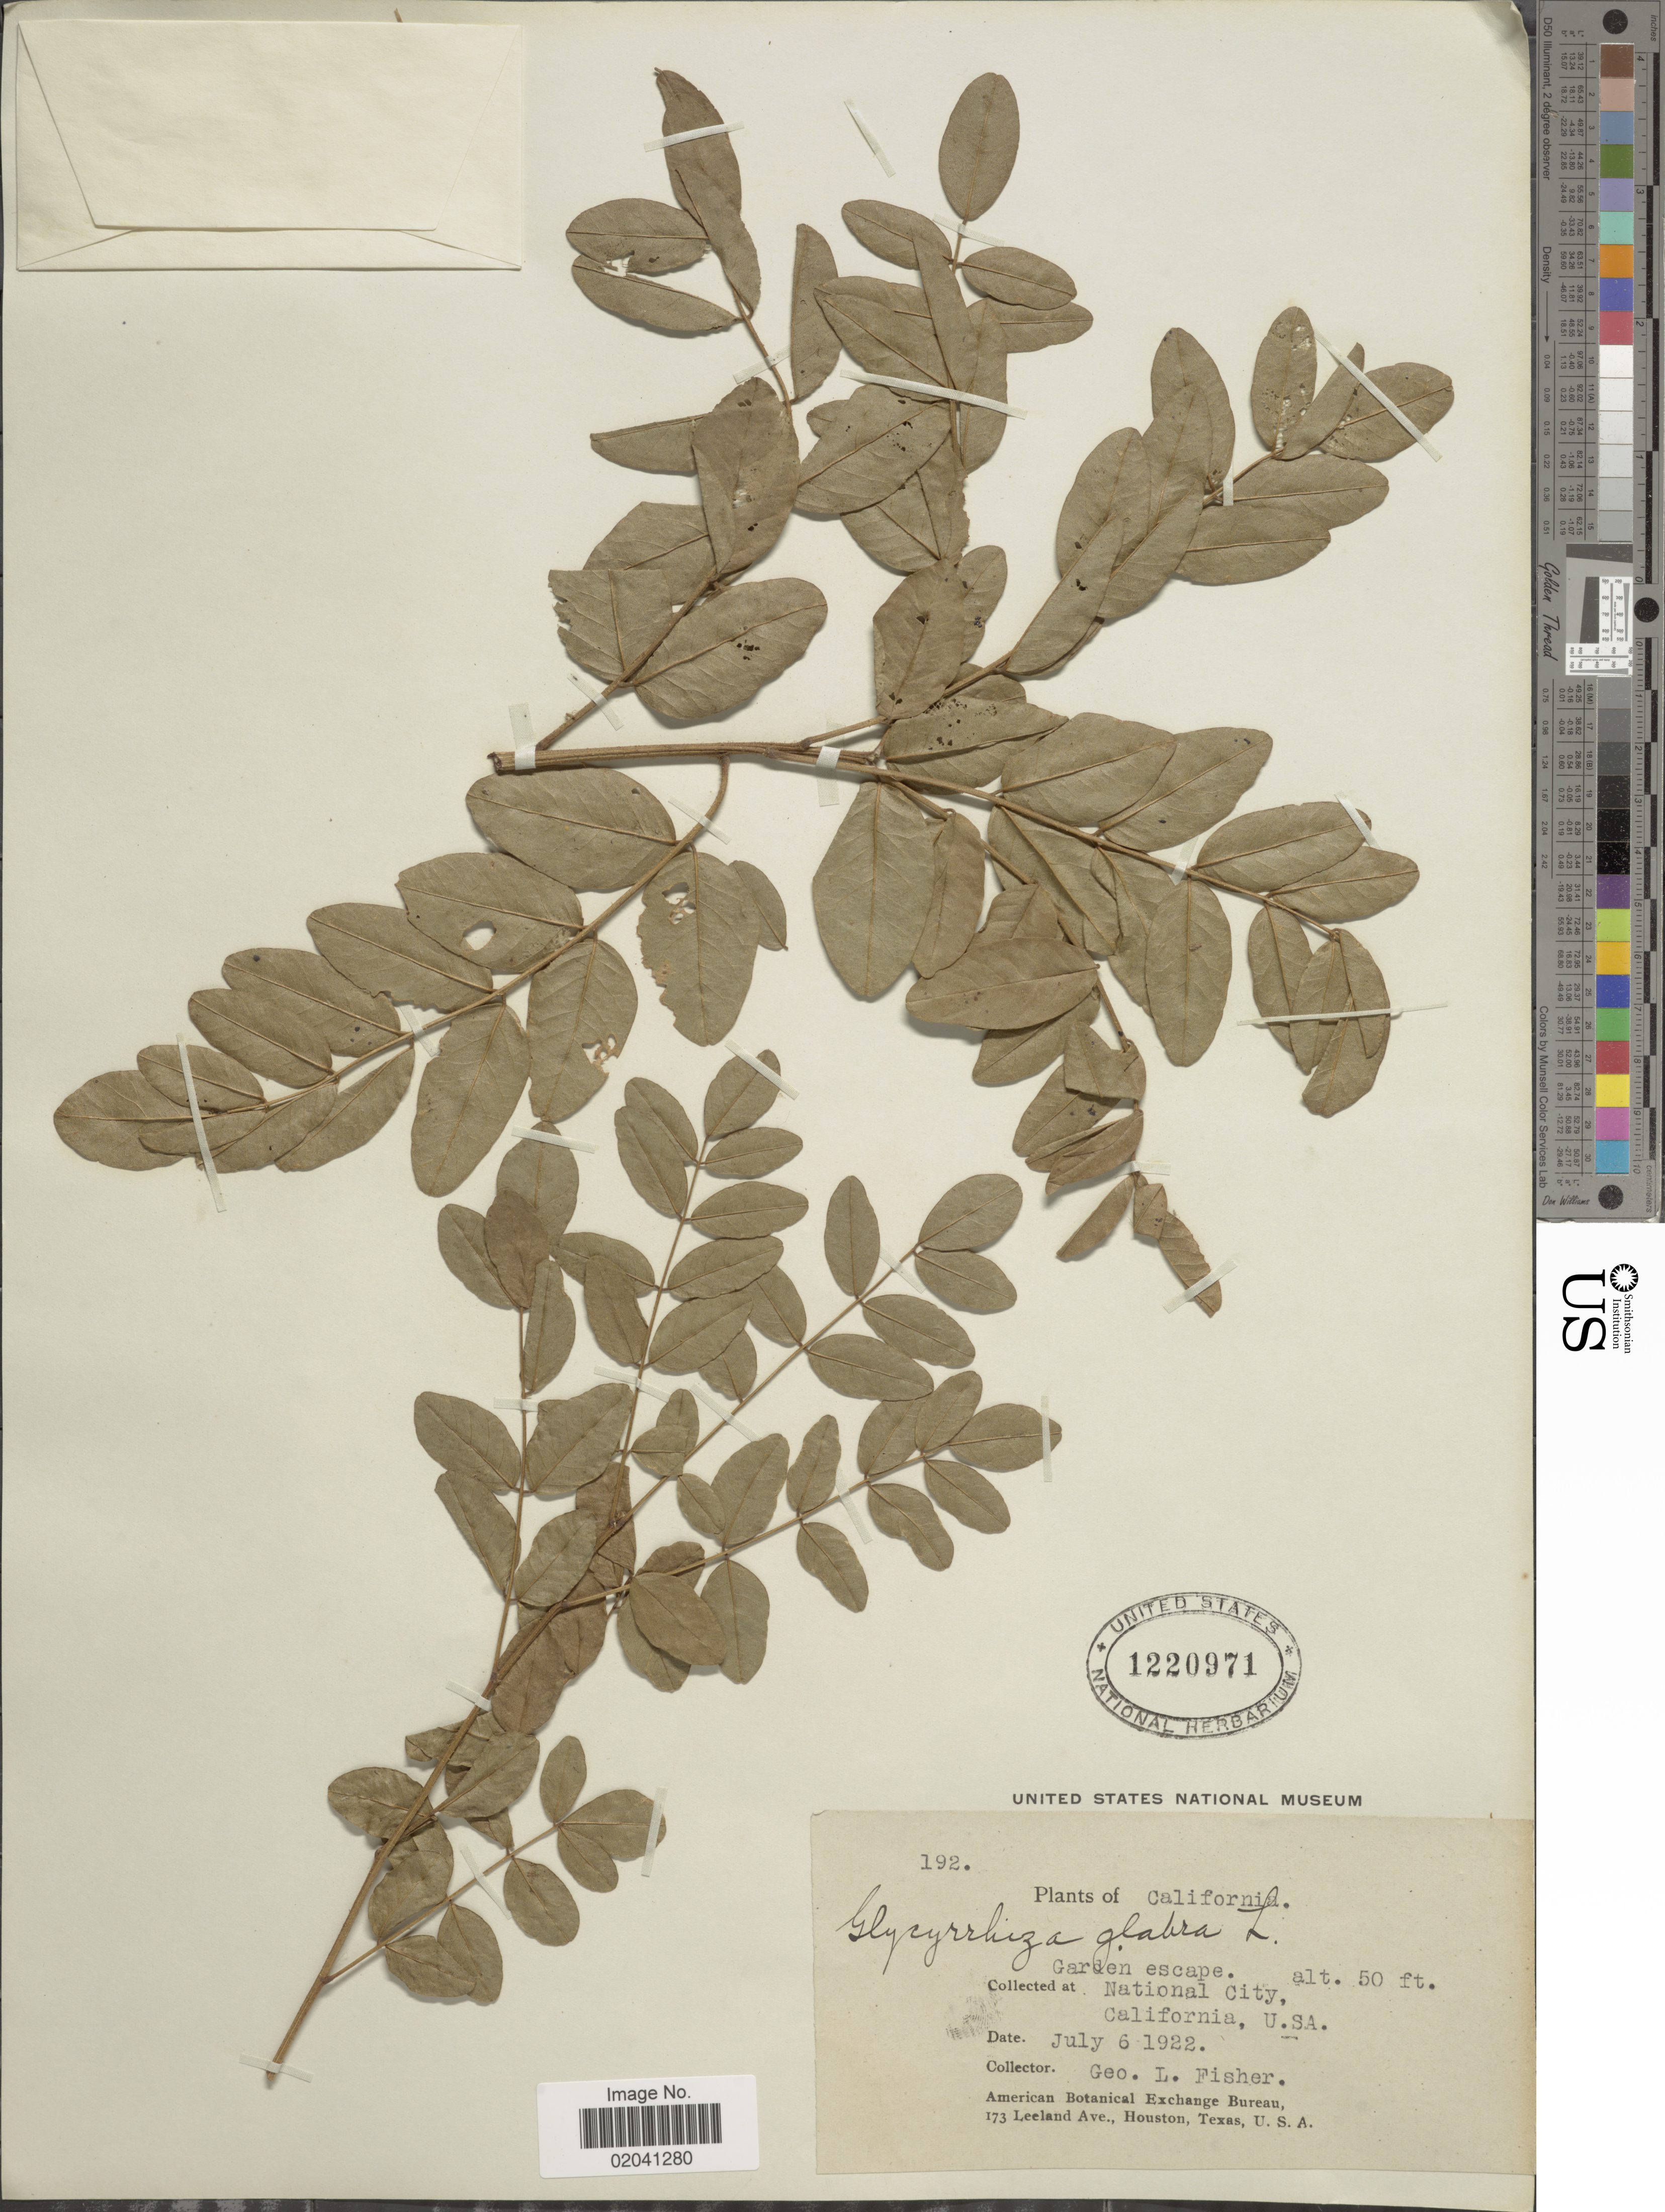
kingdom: Plantae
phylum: Tracheophyta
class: Magnoliopsida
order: Fabales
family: Fabaceae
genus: Oxytropis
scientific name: Oxytropis glabra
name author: DC.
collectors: G. L. Fisher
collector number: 192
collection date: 1922-07-06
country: United States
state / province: California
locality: National City, California, U.S.A.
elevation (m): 15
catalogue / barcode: US 1220971